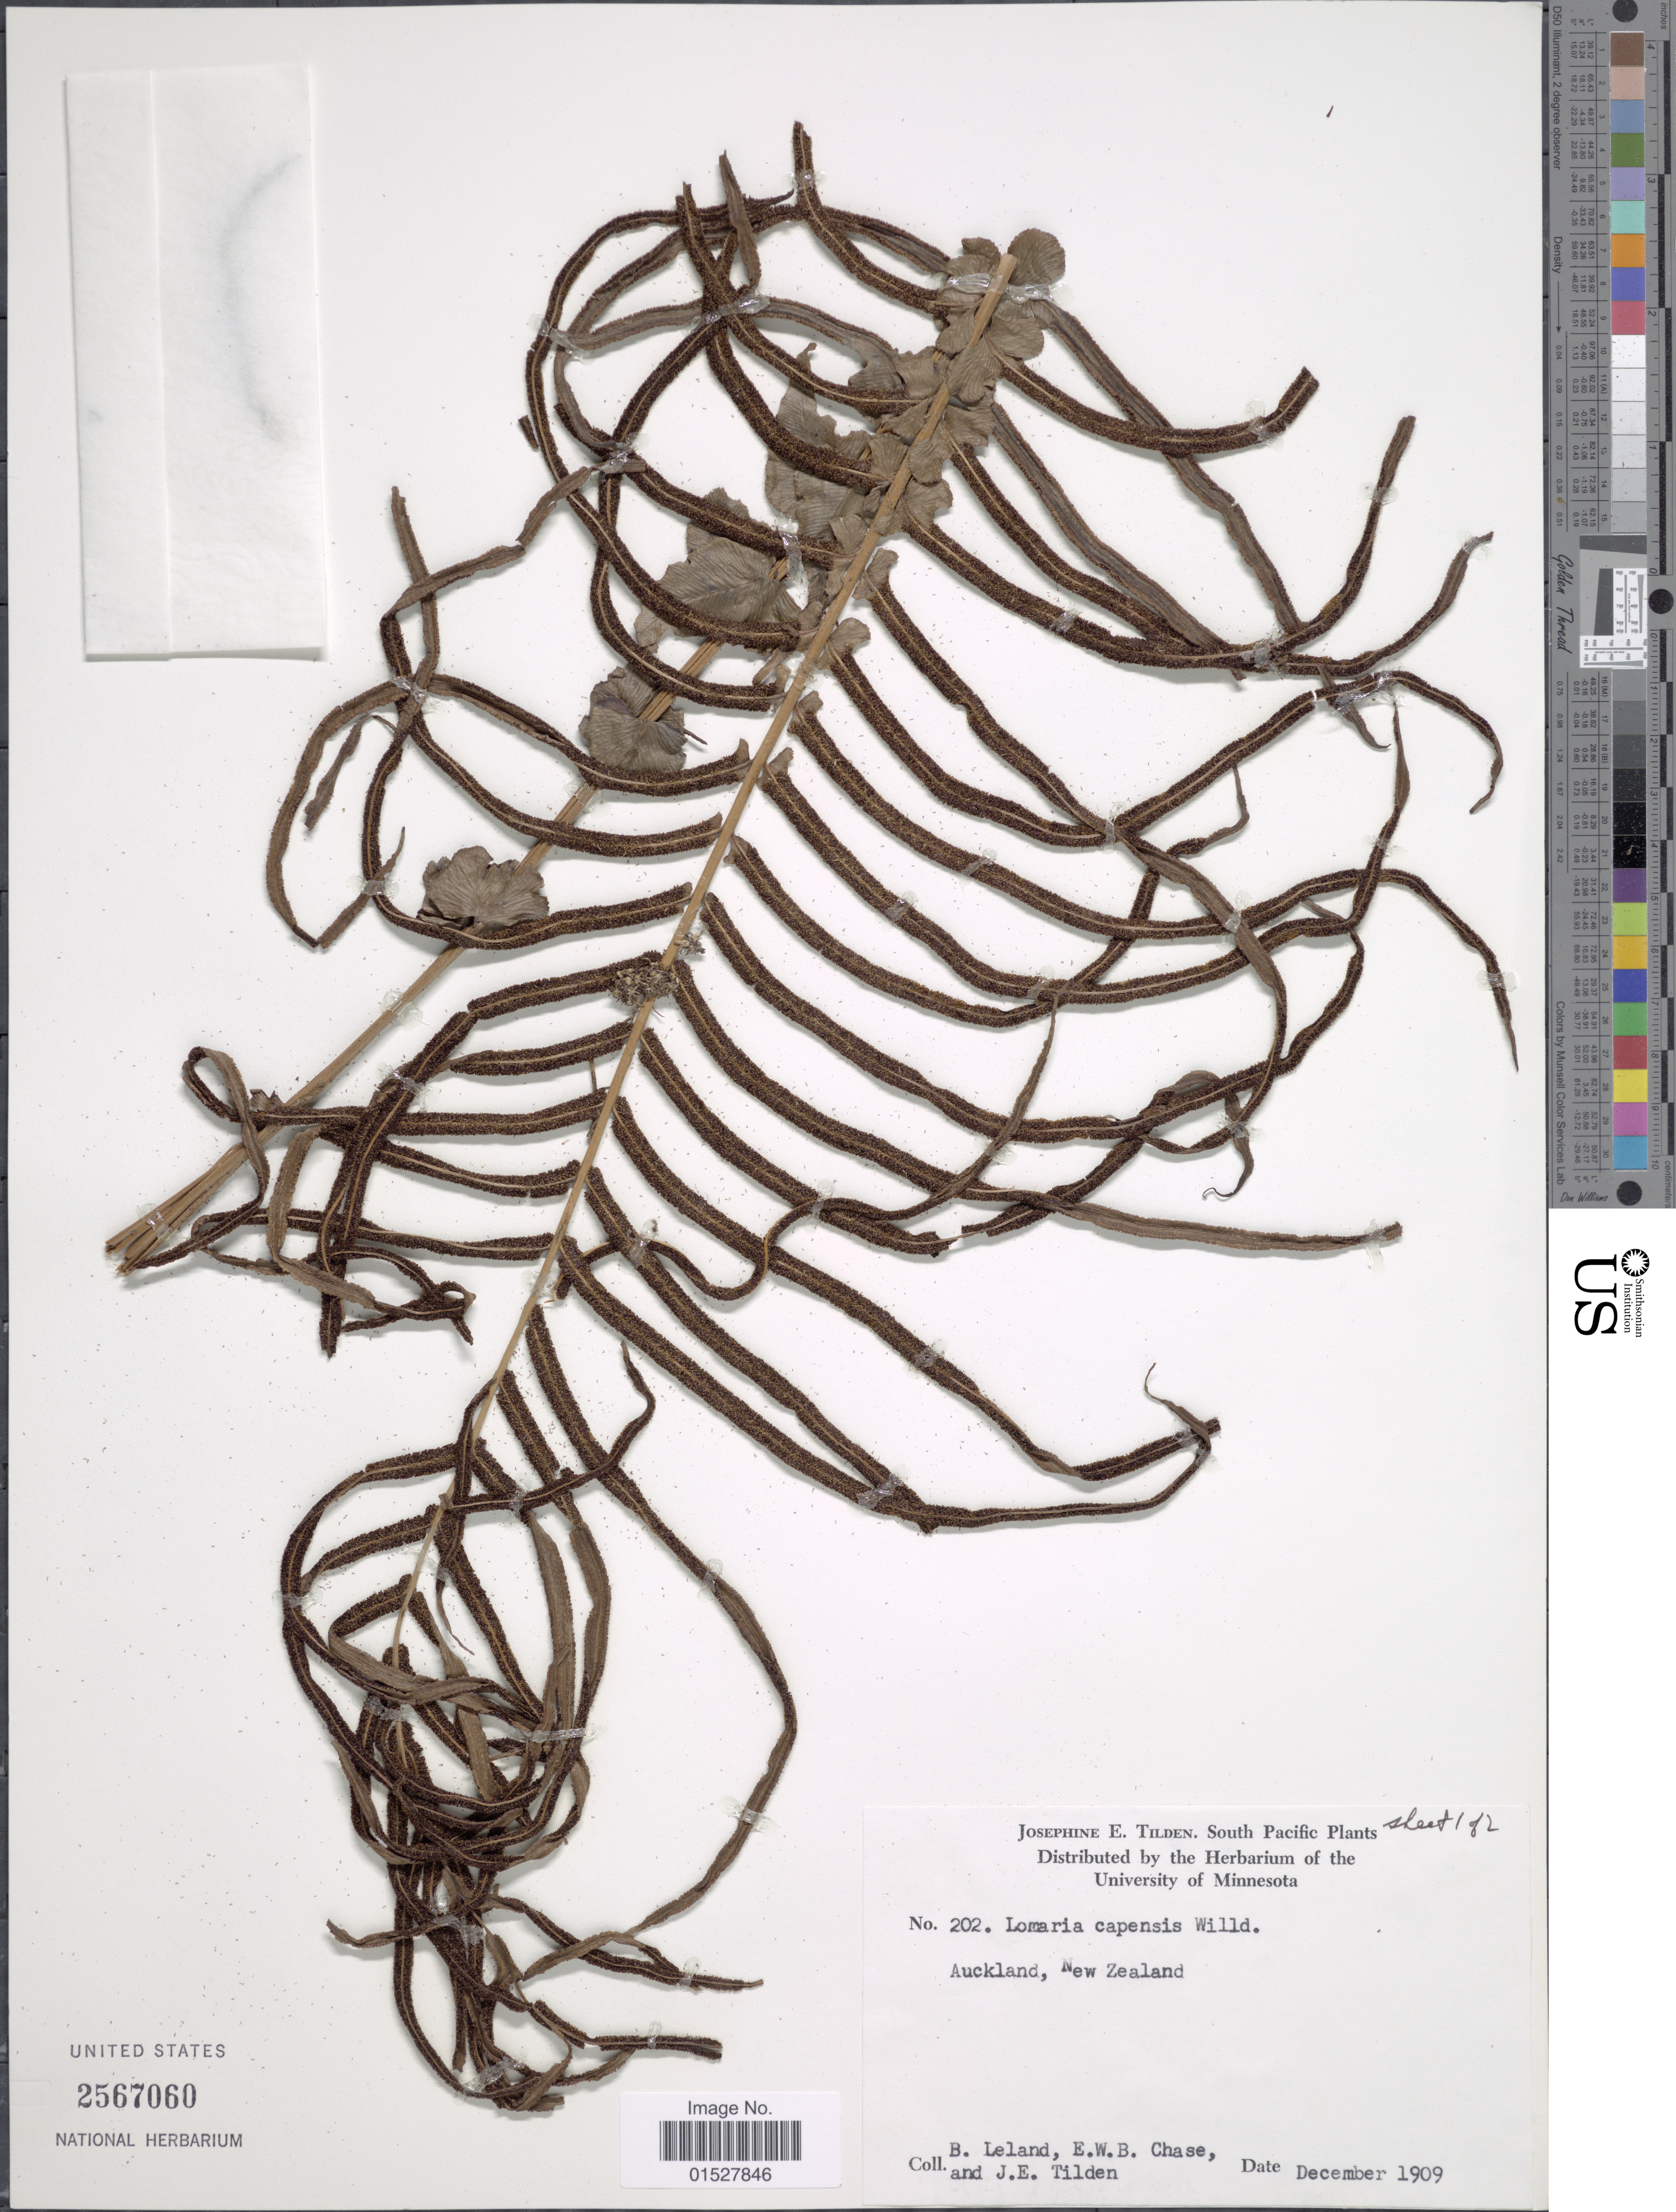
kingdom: Plantae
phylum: Tracheophyta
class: Polypodiopsida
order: Polypodiales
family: Blechnaceae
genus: Blechnum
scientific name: Blechnum capense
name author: (L.) Schltdl.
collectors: B. Leland, E. W. Chase & J. E. Tilden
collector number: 202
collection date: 1909-12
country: New Zealand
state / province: Auckland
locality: South Pacific.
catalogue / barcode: US 2567060